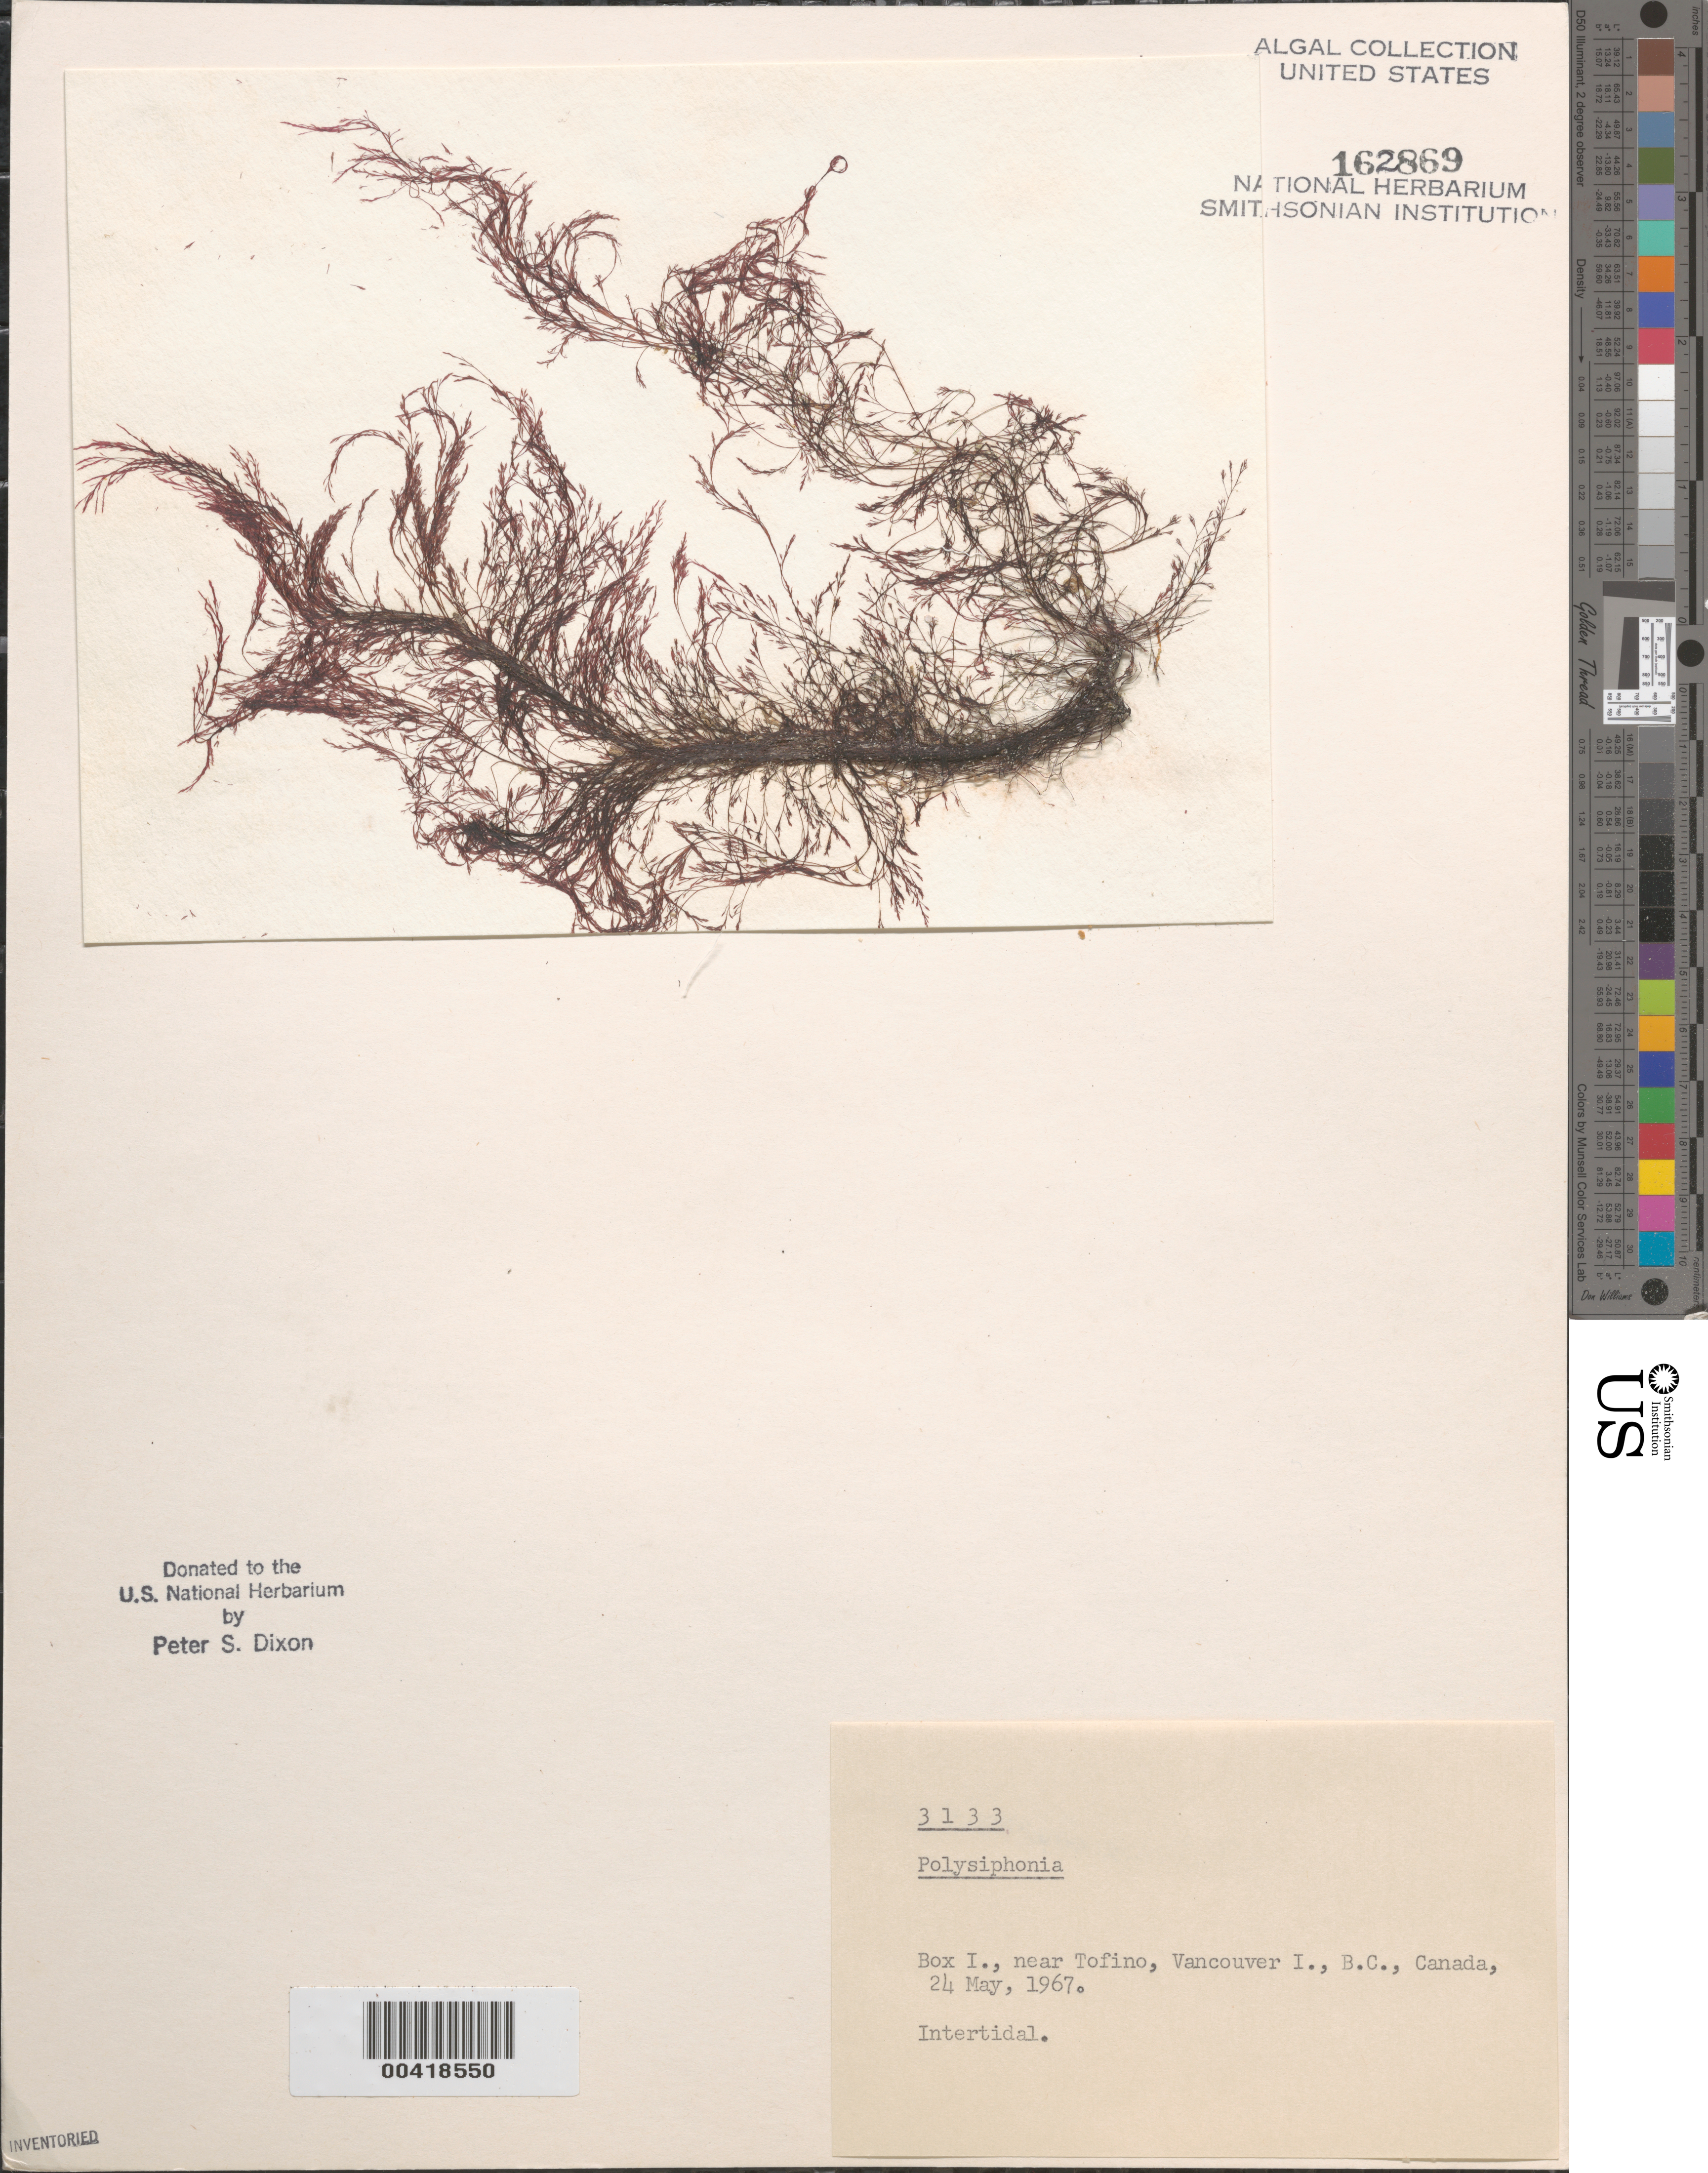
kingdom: Plantae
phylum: Rhodophyta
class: Florideophyceae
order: Ceramiales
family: Rhodomelaceae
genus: Polysiphonia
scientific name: Polysiphonia sp.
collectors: P. S. Dixon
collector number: PSD 3133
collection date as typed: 24 May 1967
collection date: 1967-05-24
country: Canada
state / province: British Columbia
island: Box Island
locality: Near Tofino, Vancouver Island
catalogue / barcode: US 162869